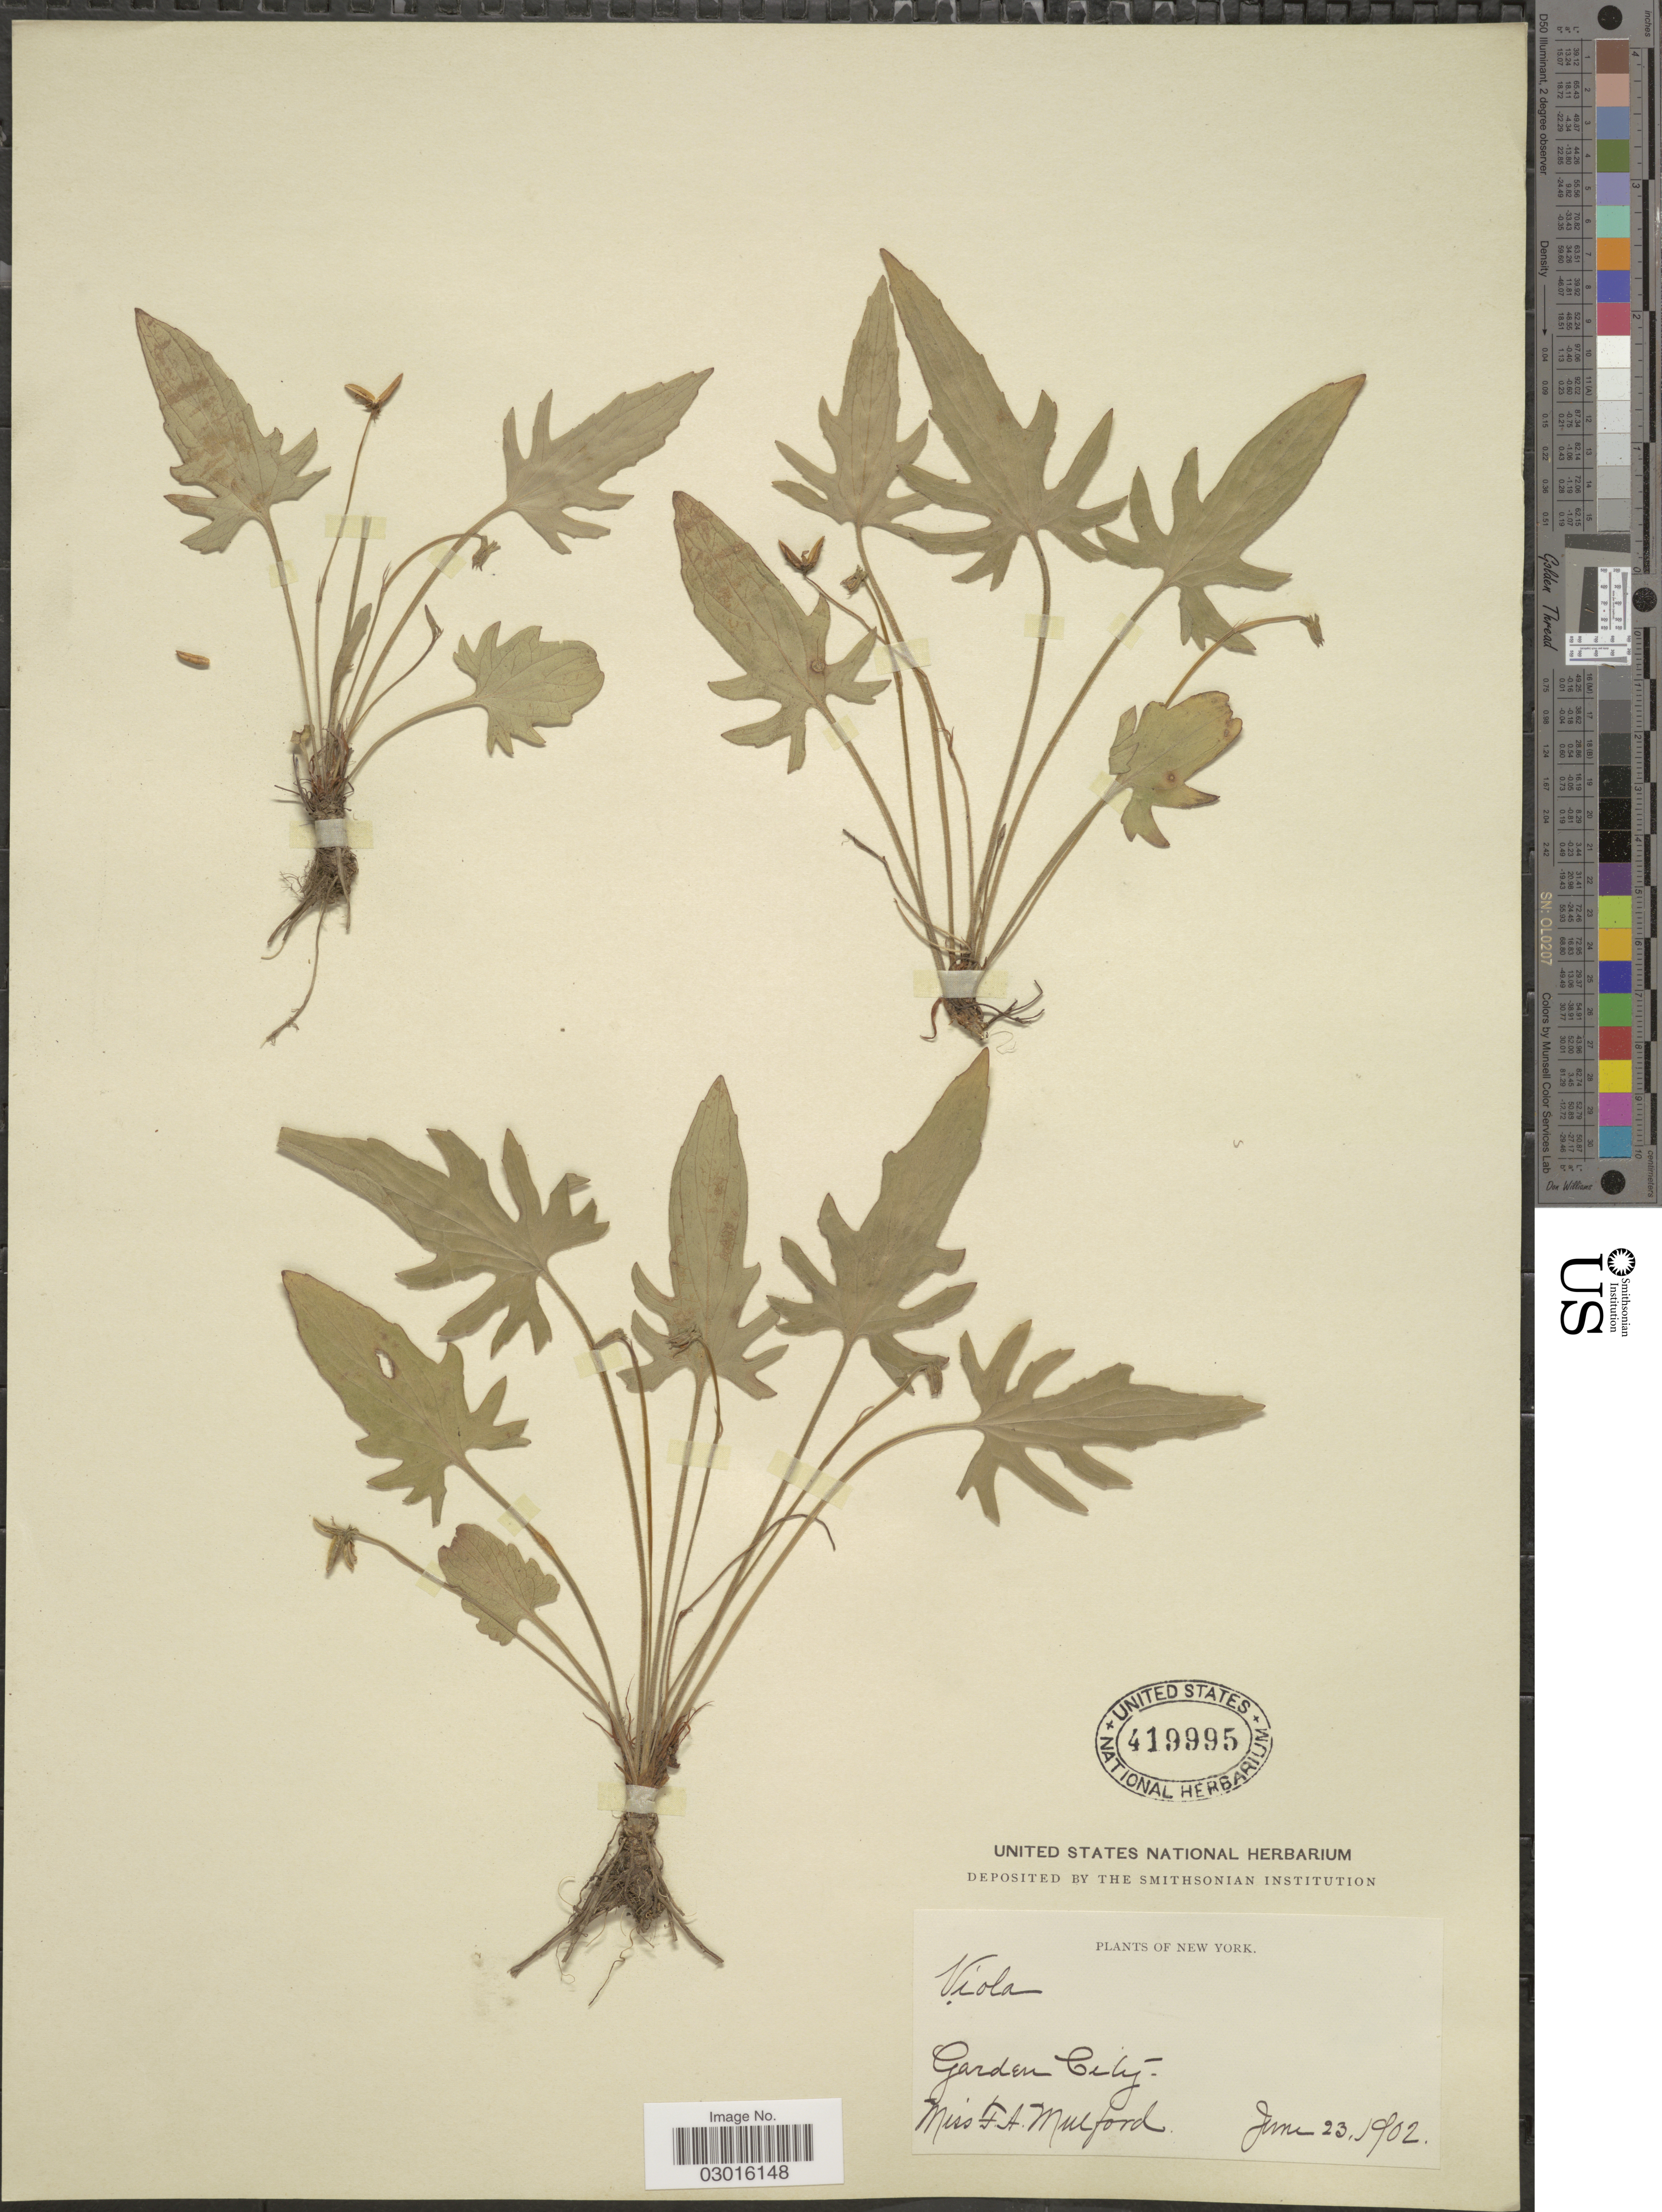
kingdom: Plantae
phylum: Tracheophyta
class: Magnoliopsida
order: Malpighiales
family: Violaceae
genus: Viola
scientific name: Viola x mulfordiae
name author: Pollard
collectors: F. Mulford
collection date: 1902-06-23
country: United States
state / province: New York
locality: Garden City.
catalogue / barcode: US 419995